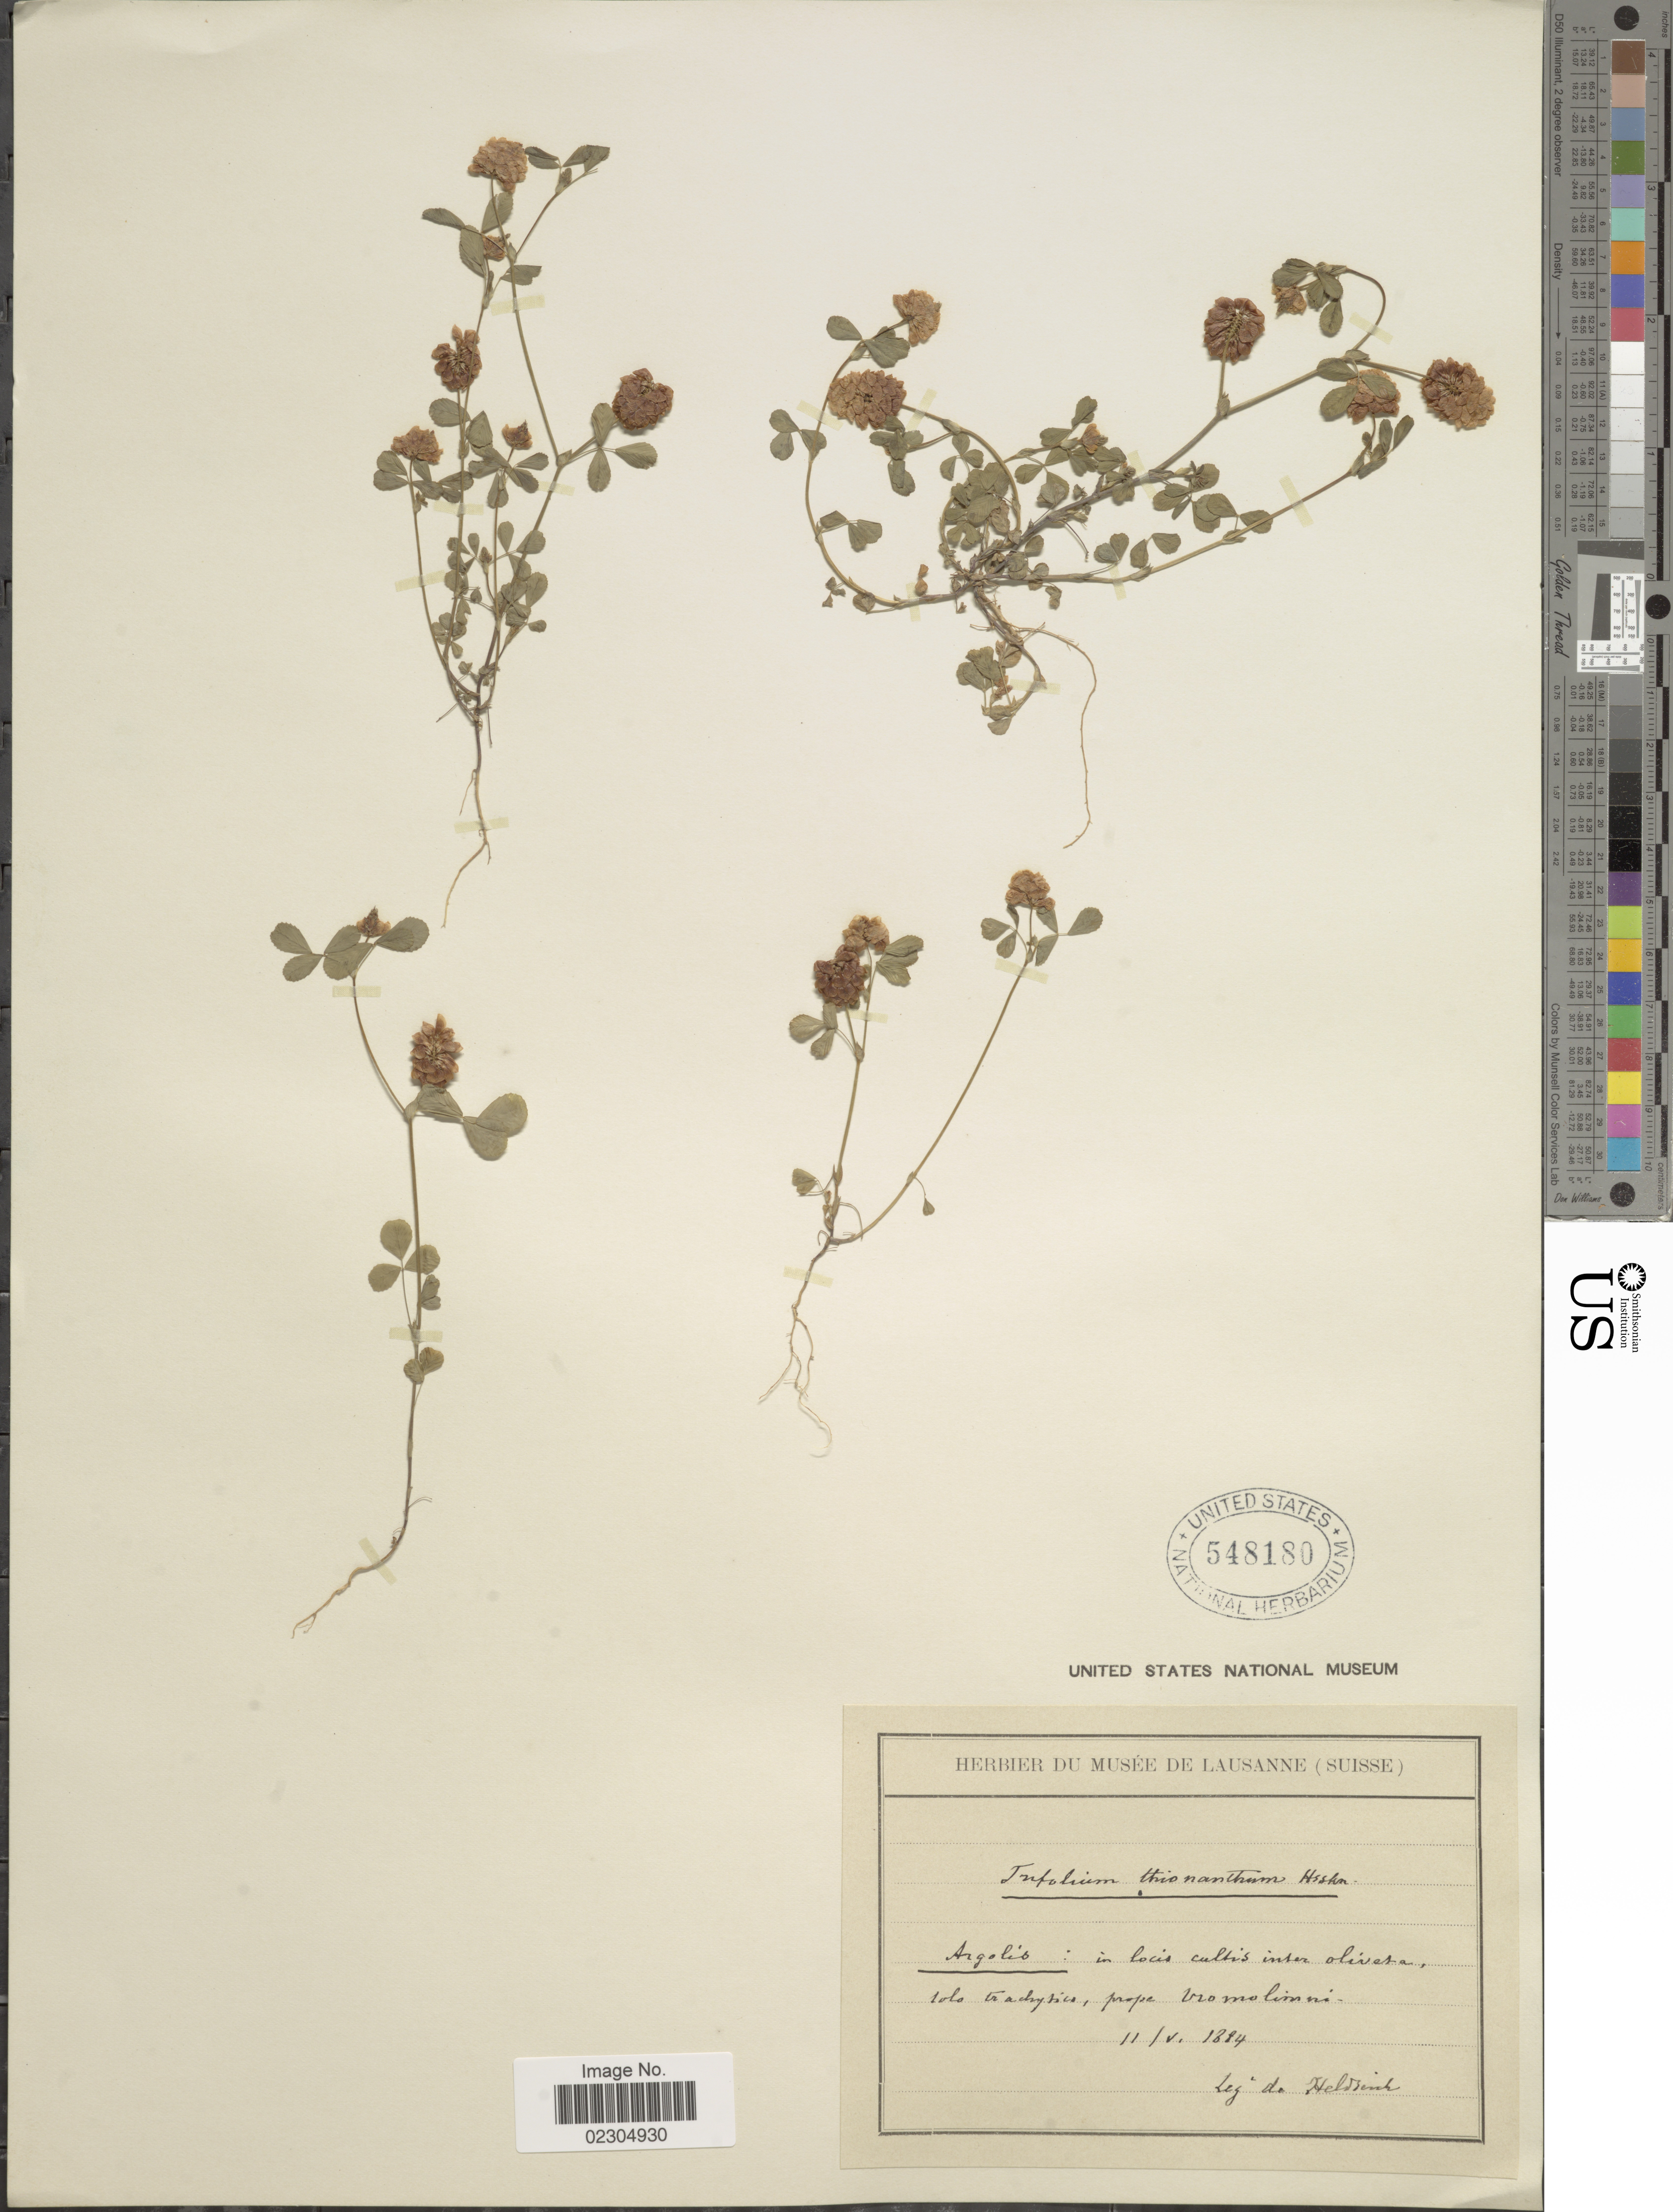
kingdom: Plantae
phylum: Tracheophyta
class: Magnoliopsida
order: Fabales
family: Fabaceae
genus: Trifolium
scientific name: Trifolium thionanthum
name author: Hausskn.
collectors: -. De Heldreich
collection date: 1884-06-11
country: Greece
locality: Argolis: in locis cultis inter oliveta, solo trachytica, prope Vromolímni.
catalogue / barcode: US 548180